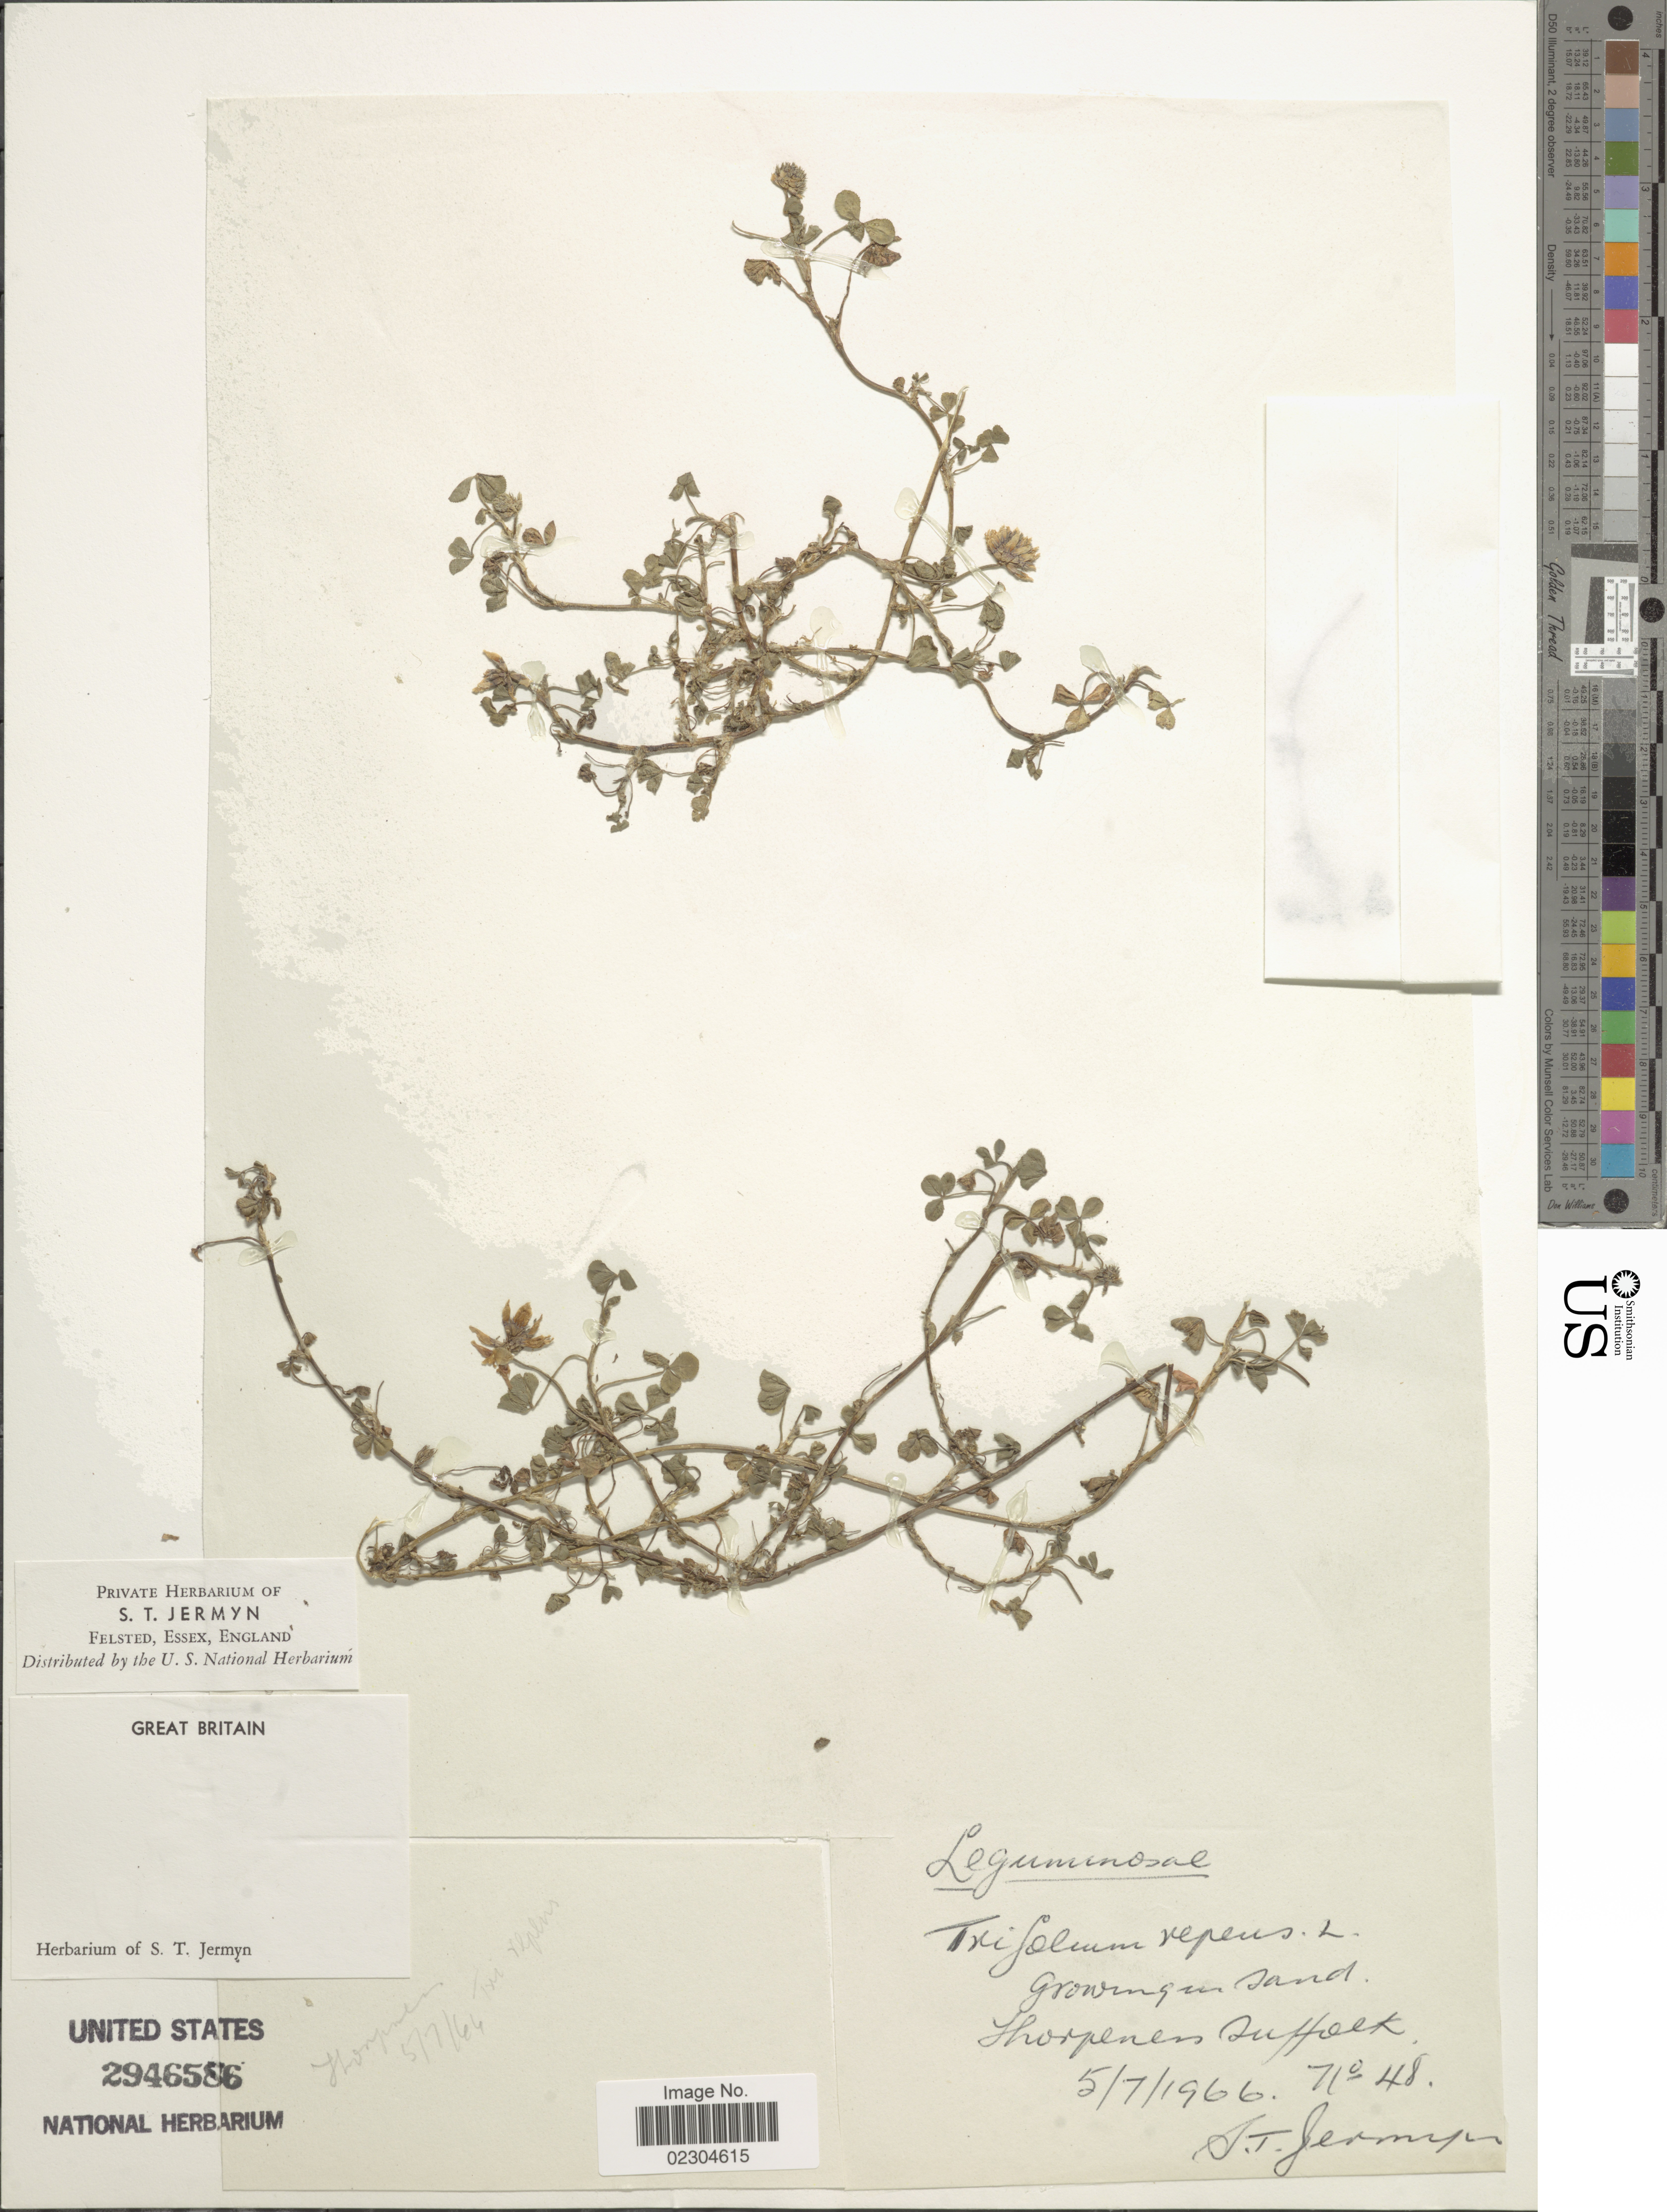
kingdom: Plantae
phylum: Tracheophyta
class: Magnoliopsida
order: Fabales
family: Fabaceae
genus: Trifolium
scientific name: Trifolium repens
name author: L.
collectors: S. Jermyn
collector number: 48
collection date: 1966-07-05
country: United Kingdom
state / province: England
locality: Great Britain, Thorpenes Suffolk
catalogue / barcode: US 2946586